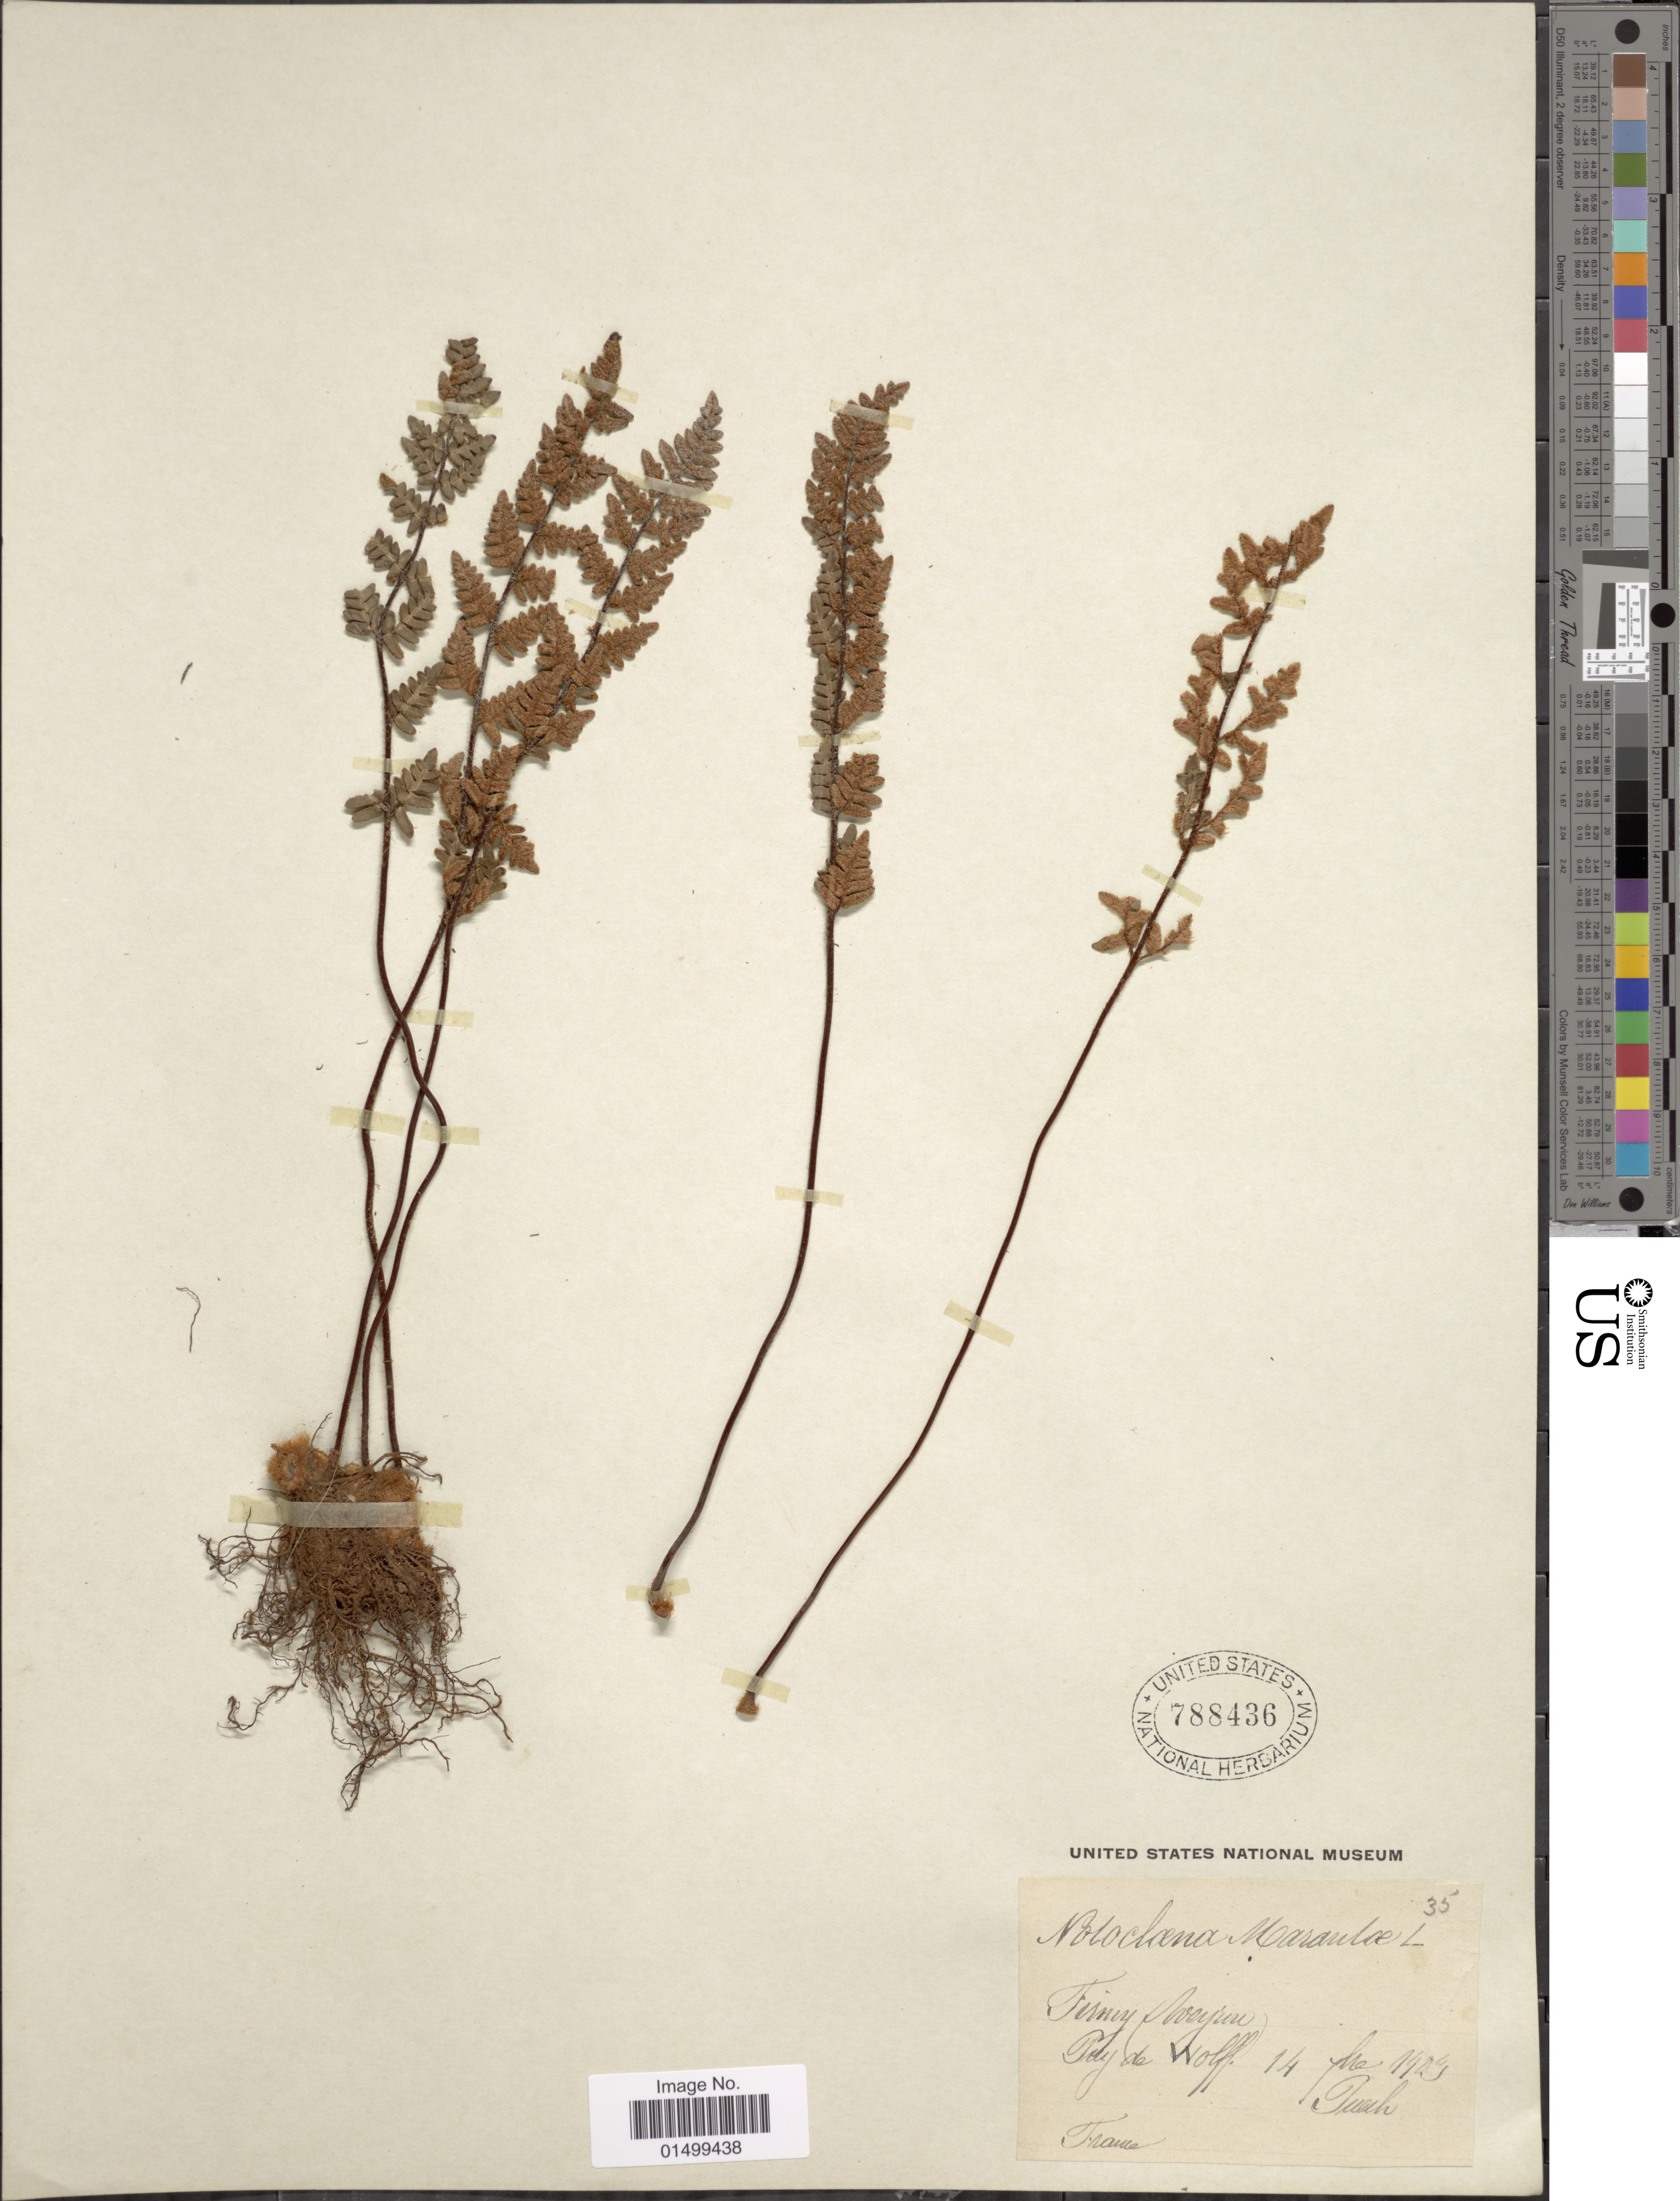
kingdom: Plantae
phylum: Tracheophyta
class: Polypodiopsida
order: Polypodiales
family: Pteridaceae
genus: Cheilanthes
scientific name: Cheilanthes marantae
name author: Domin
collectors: T. De Wolff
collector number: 35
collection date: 1904-02-14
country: France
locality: Ferney (Aveyrun)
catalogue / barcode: US 788436